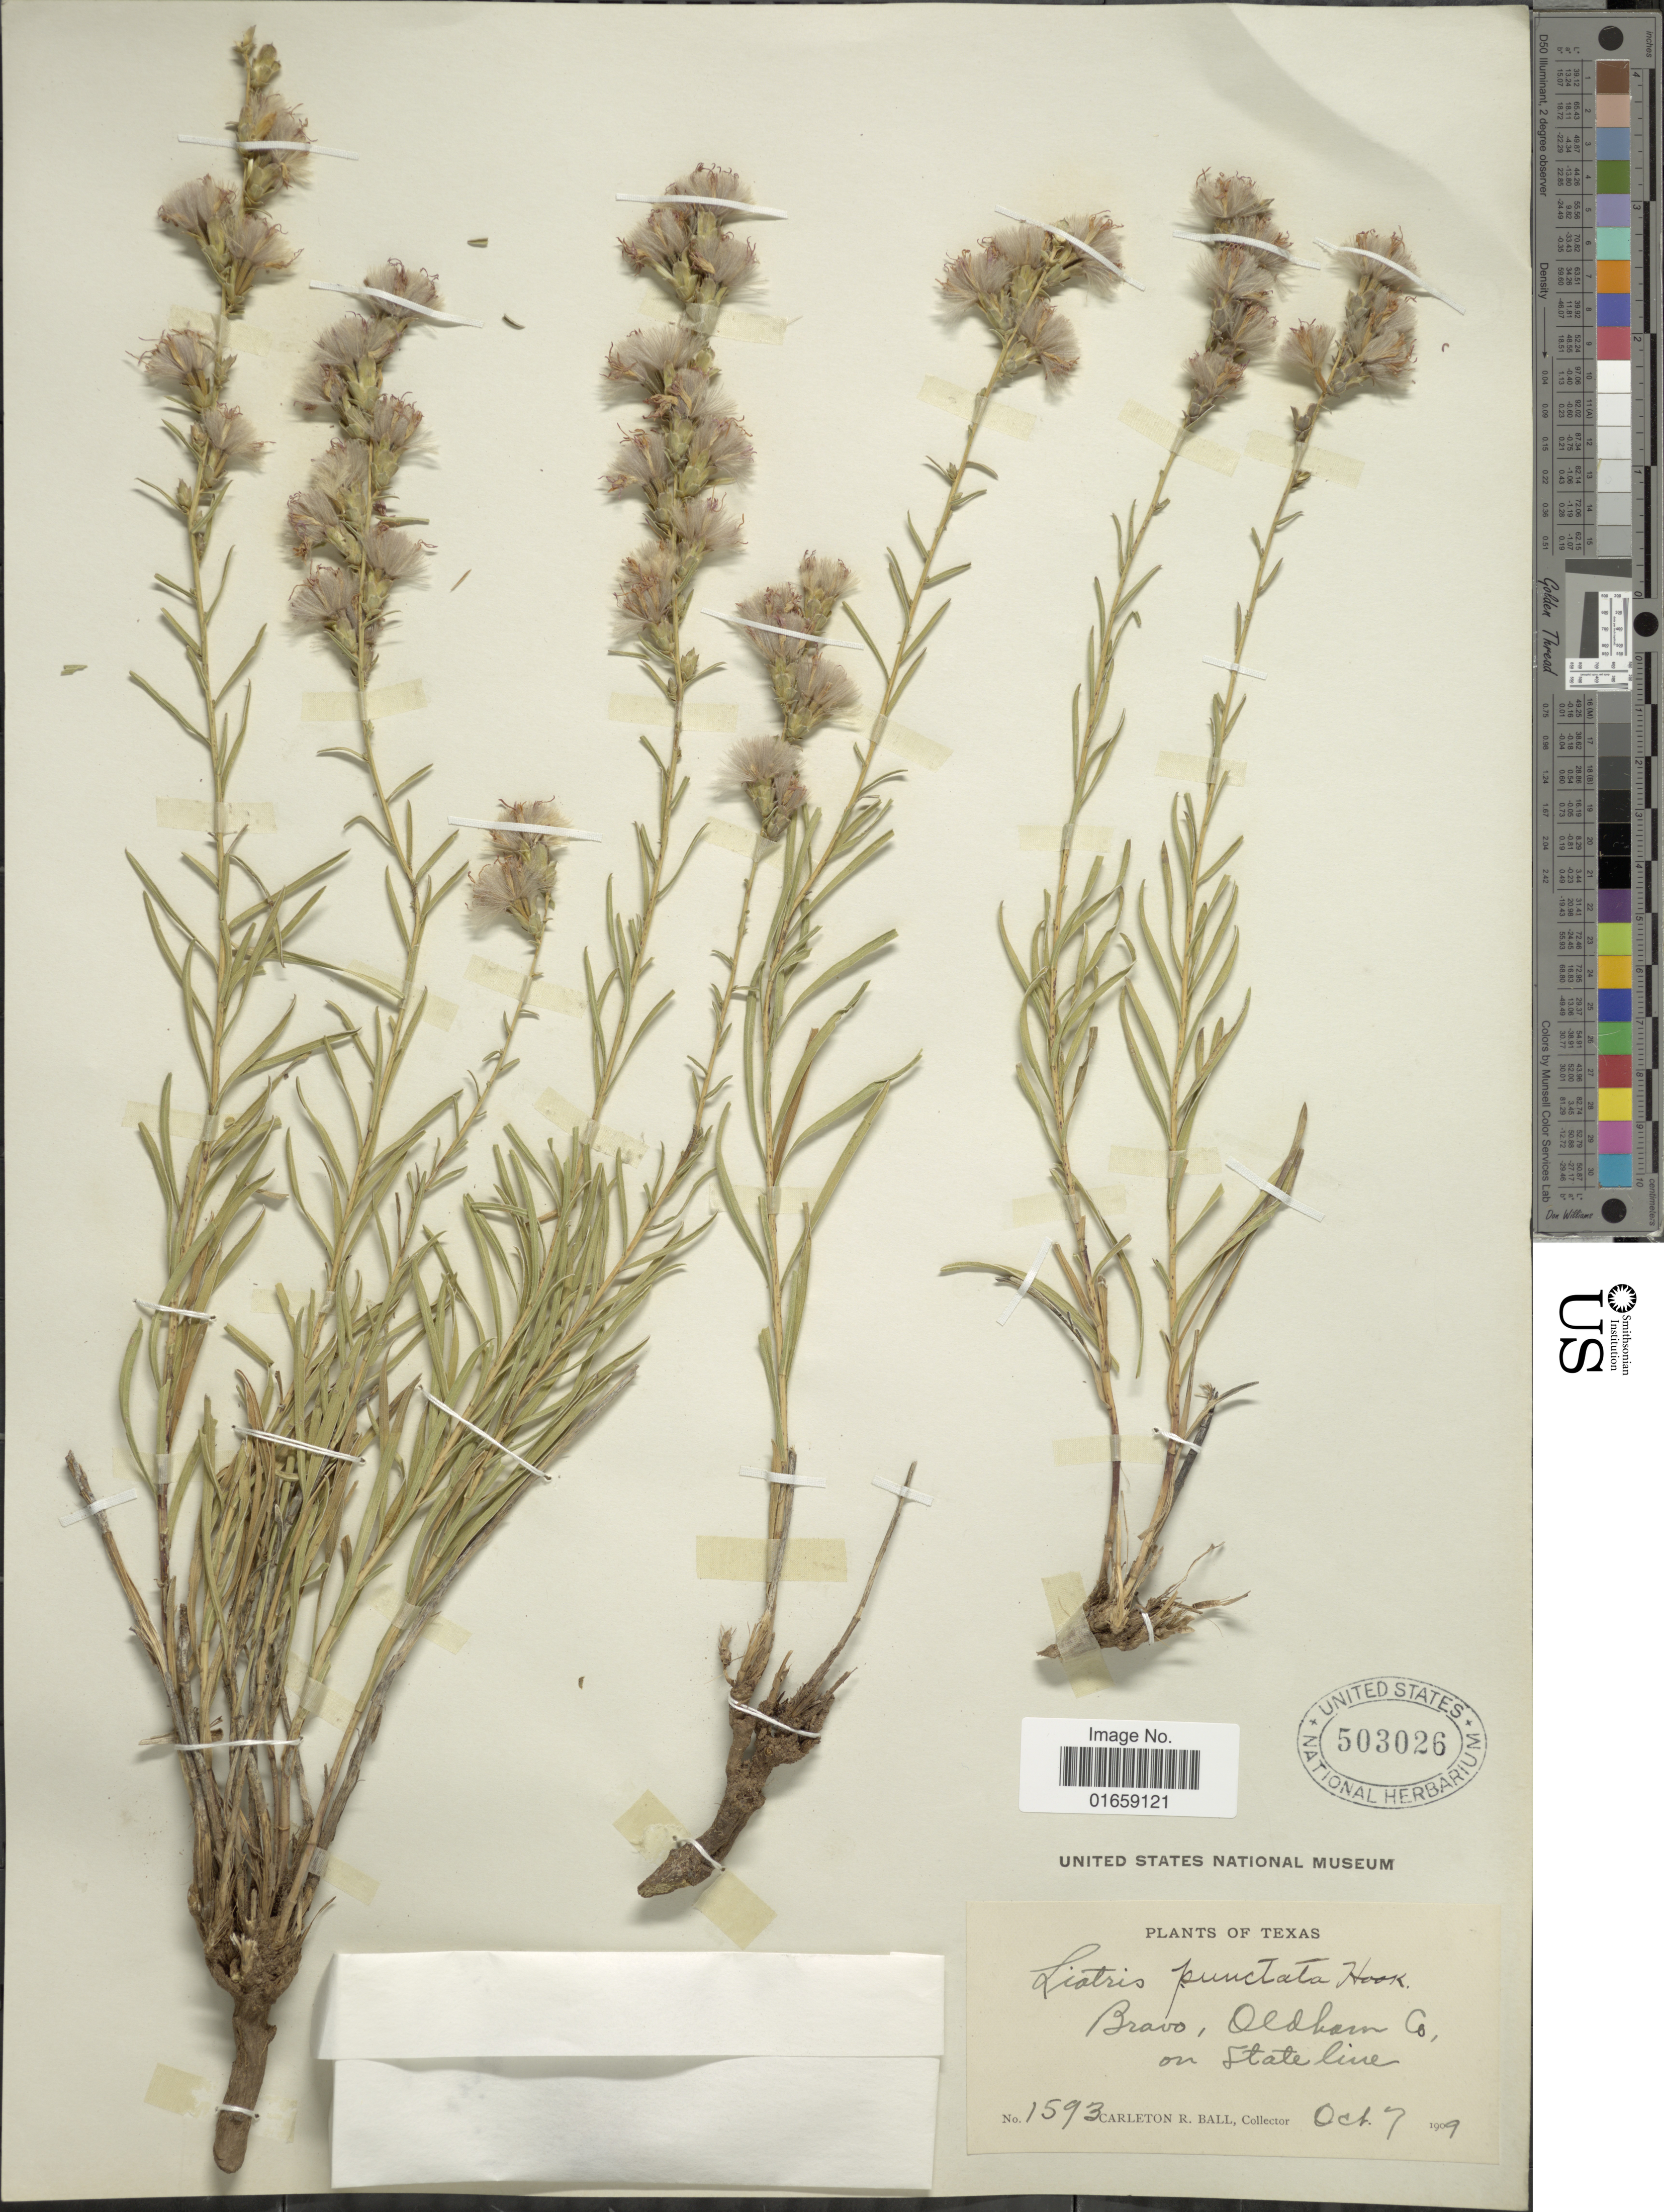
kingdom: Plantae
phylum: Tracheophyta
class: Magnoliopsida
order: Asterales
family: Asteraceae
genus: Liatris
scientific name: Liatris punctata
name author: Hook.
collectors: C. R. Ball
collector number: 1593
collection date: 1909-10-07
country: United States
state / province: Texas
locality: Bravo, Oldham Co., on State line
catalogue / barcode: US 503026